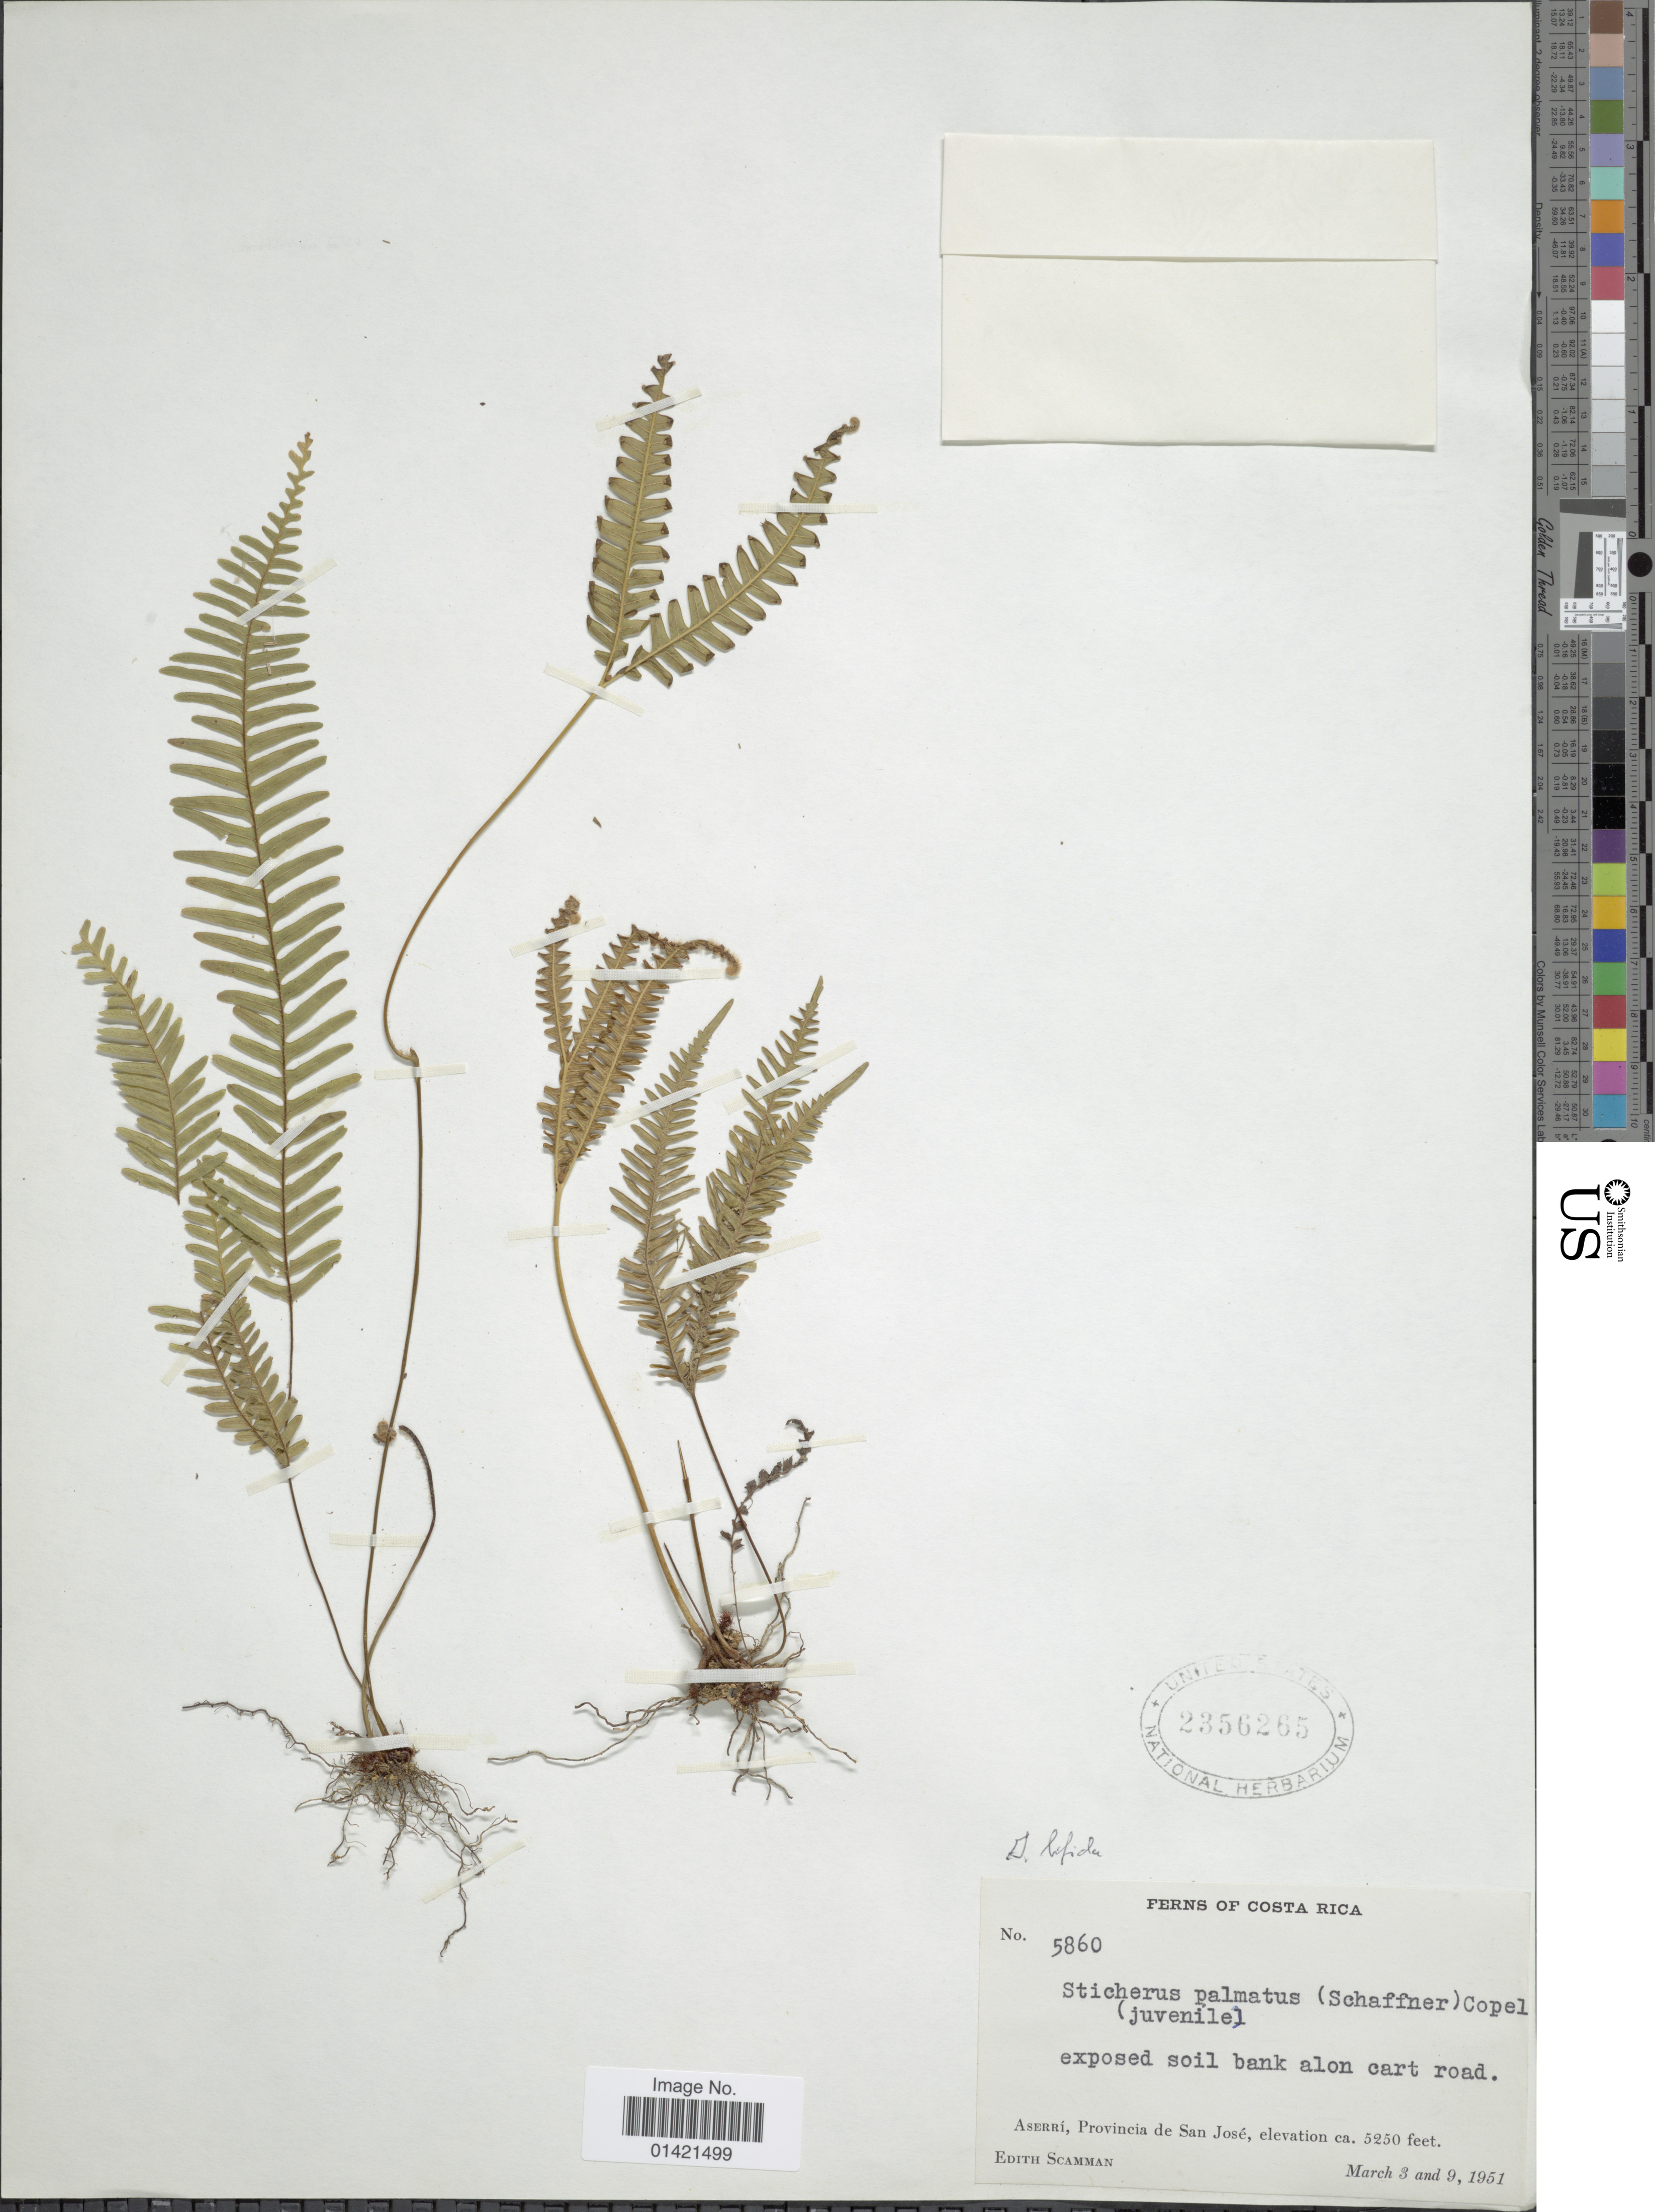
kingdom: Plantae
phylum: Tracheophyta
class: Polypodiopsida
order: Gleicheniales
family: Gleicheniaceae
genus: Sticherus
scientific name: Sticherus bifidus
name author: (Willd.) Ching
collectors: E. Scamman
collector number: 5860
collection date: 1951-03-03/1951-03-09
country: Costa Rica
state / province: San José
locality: Aserri, Provincia de San Jose. Exposed soil bank alon cart road.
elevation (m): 1600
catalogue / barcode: US 2356265